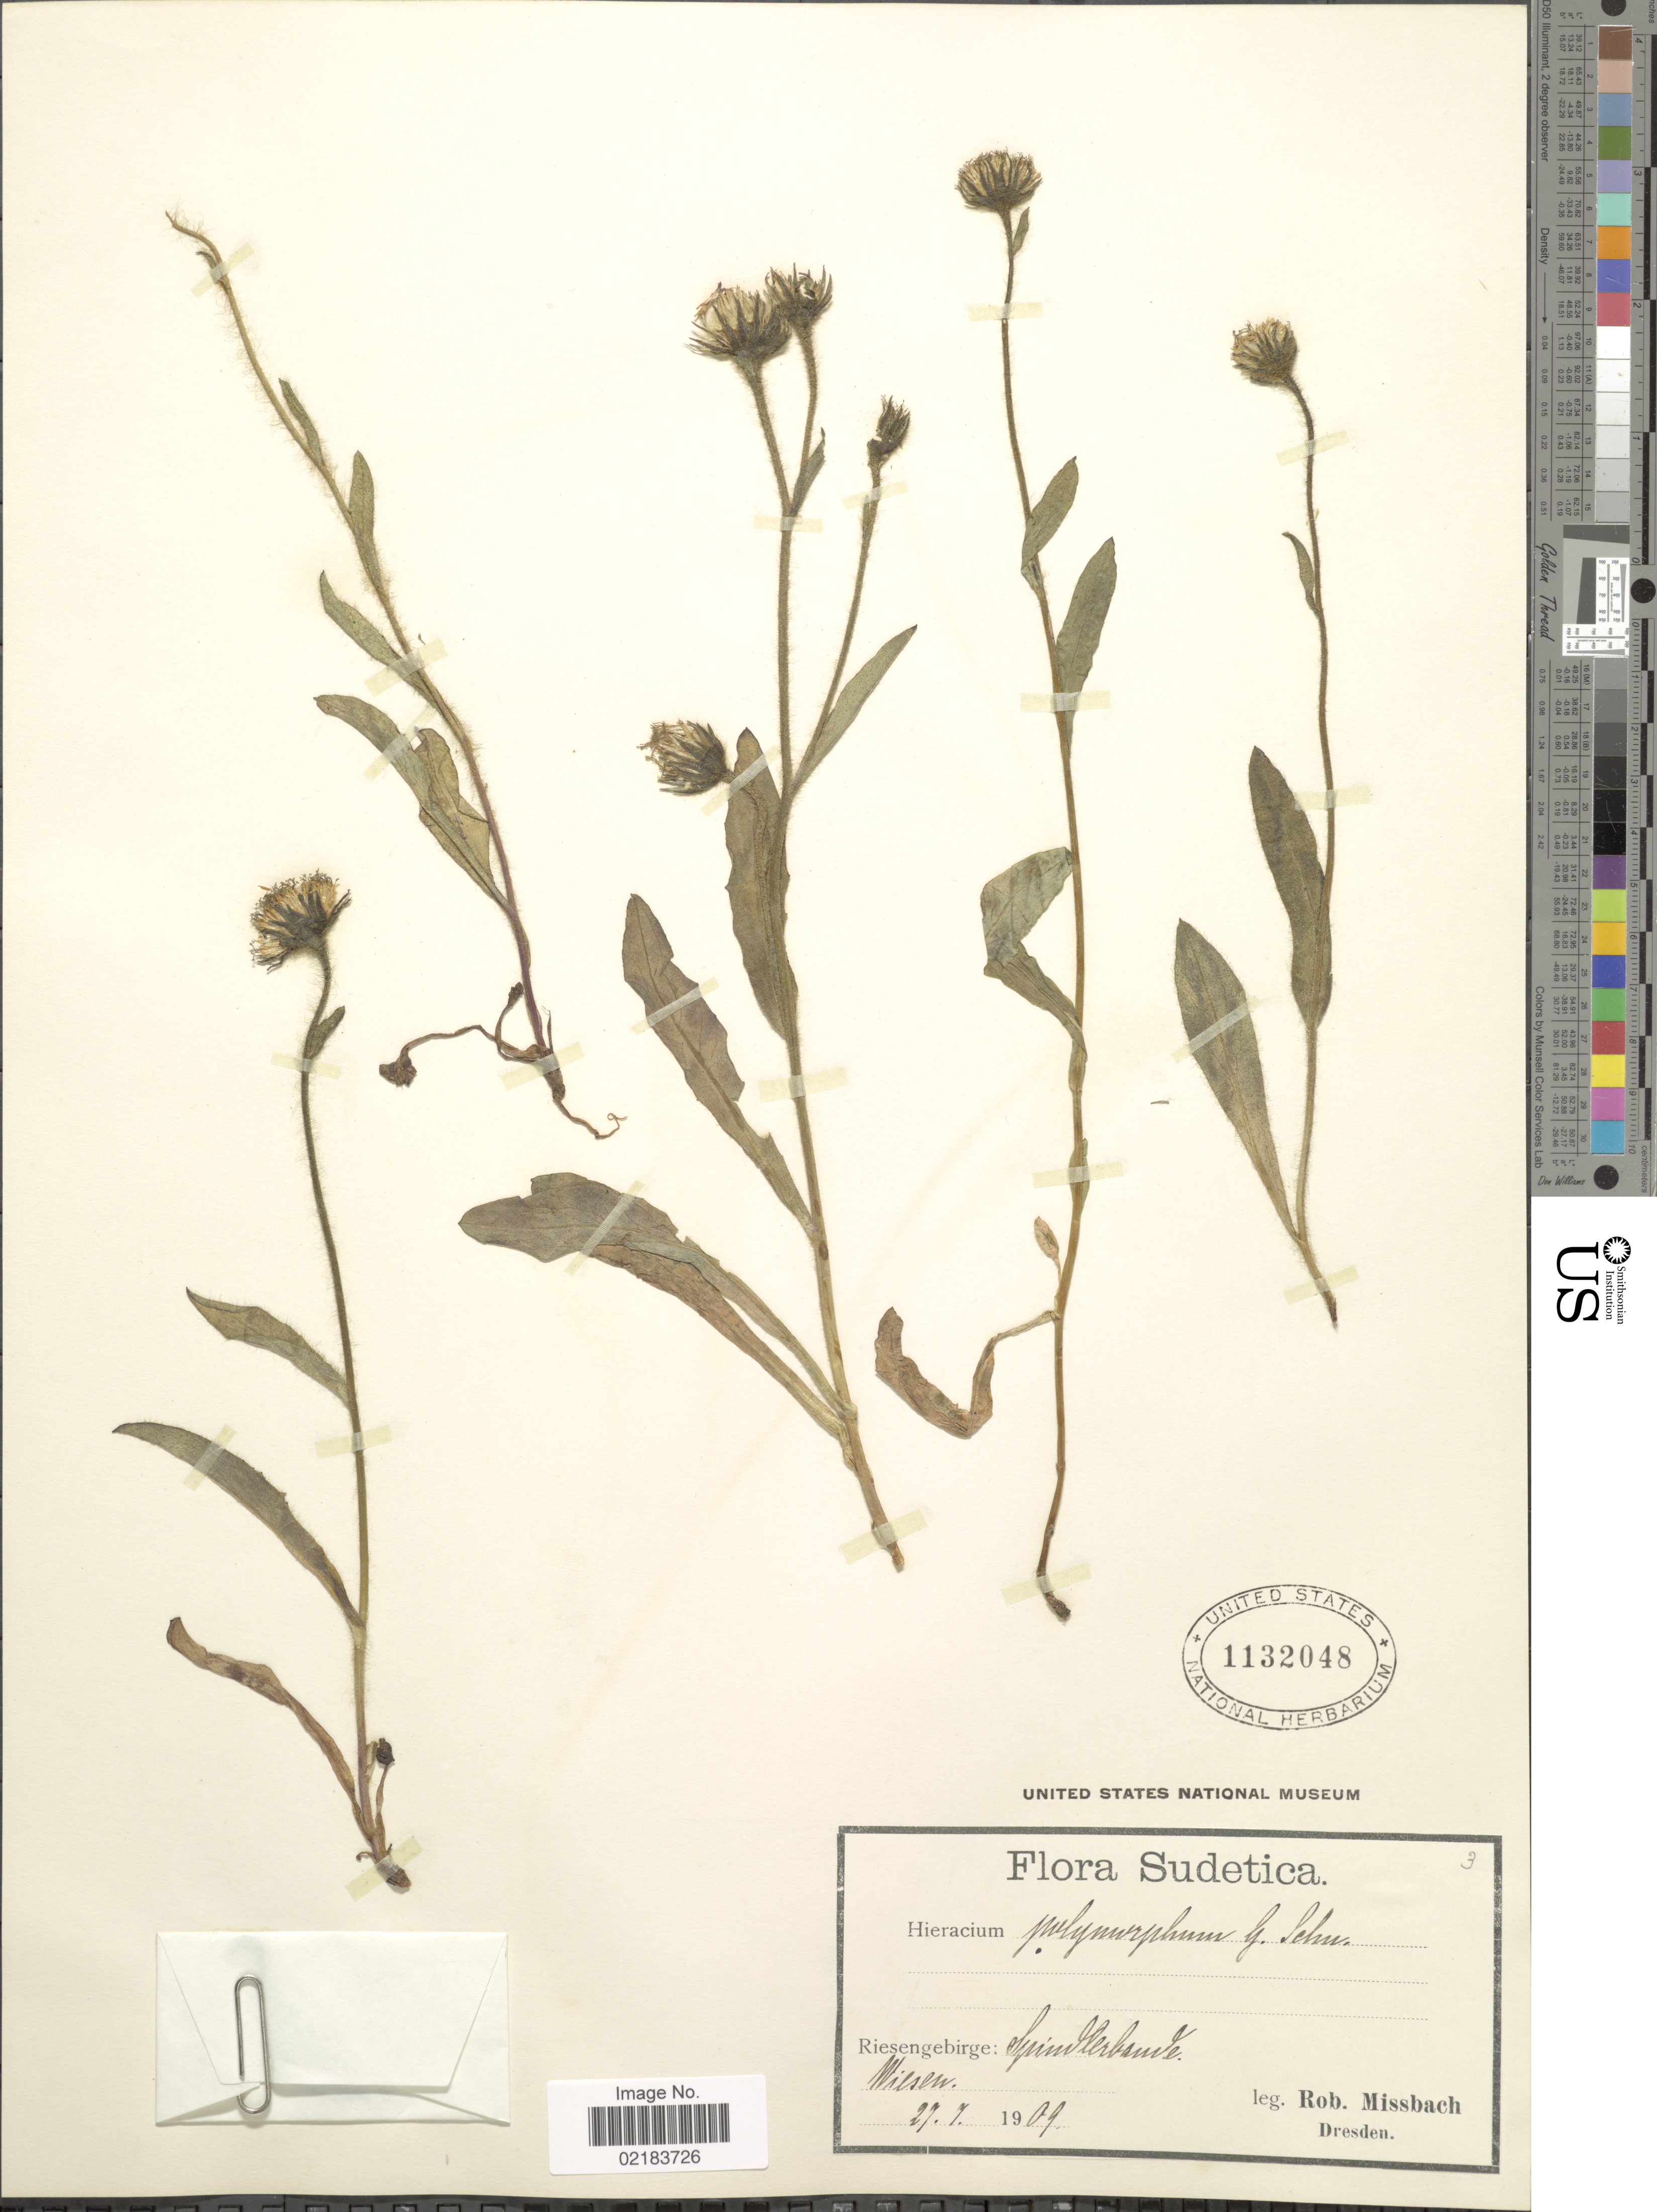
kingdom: Plantae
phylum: Tracheophyta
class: Magnoliopsida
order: Asterales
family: Asteraceae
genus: Hieracium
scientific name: Hieracium fritzei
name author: F.W. Schultz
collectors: R. Missbach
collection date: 1909-07-27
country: Czechia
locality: Sudetica. Riesengebirge: Spindlerbaude. [interpreted] Wiesen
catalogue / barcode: US 1132048